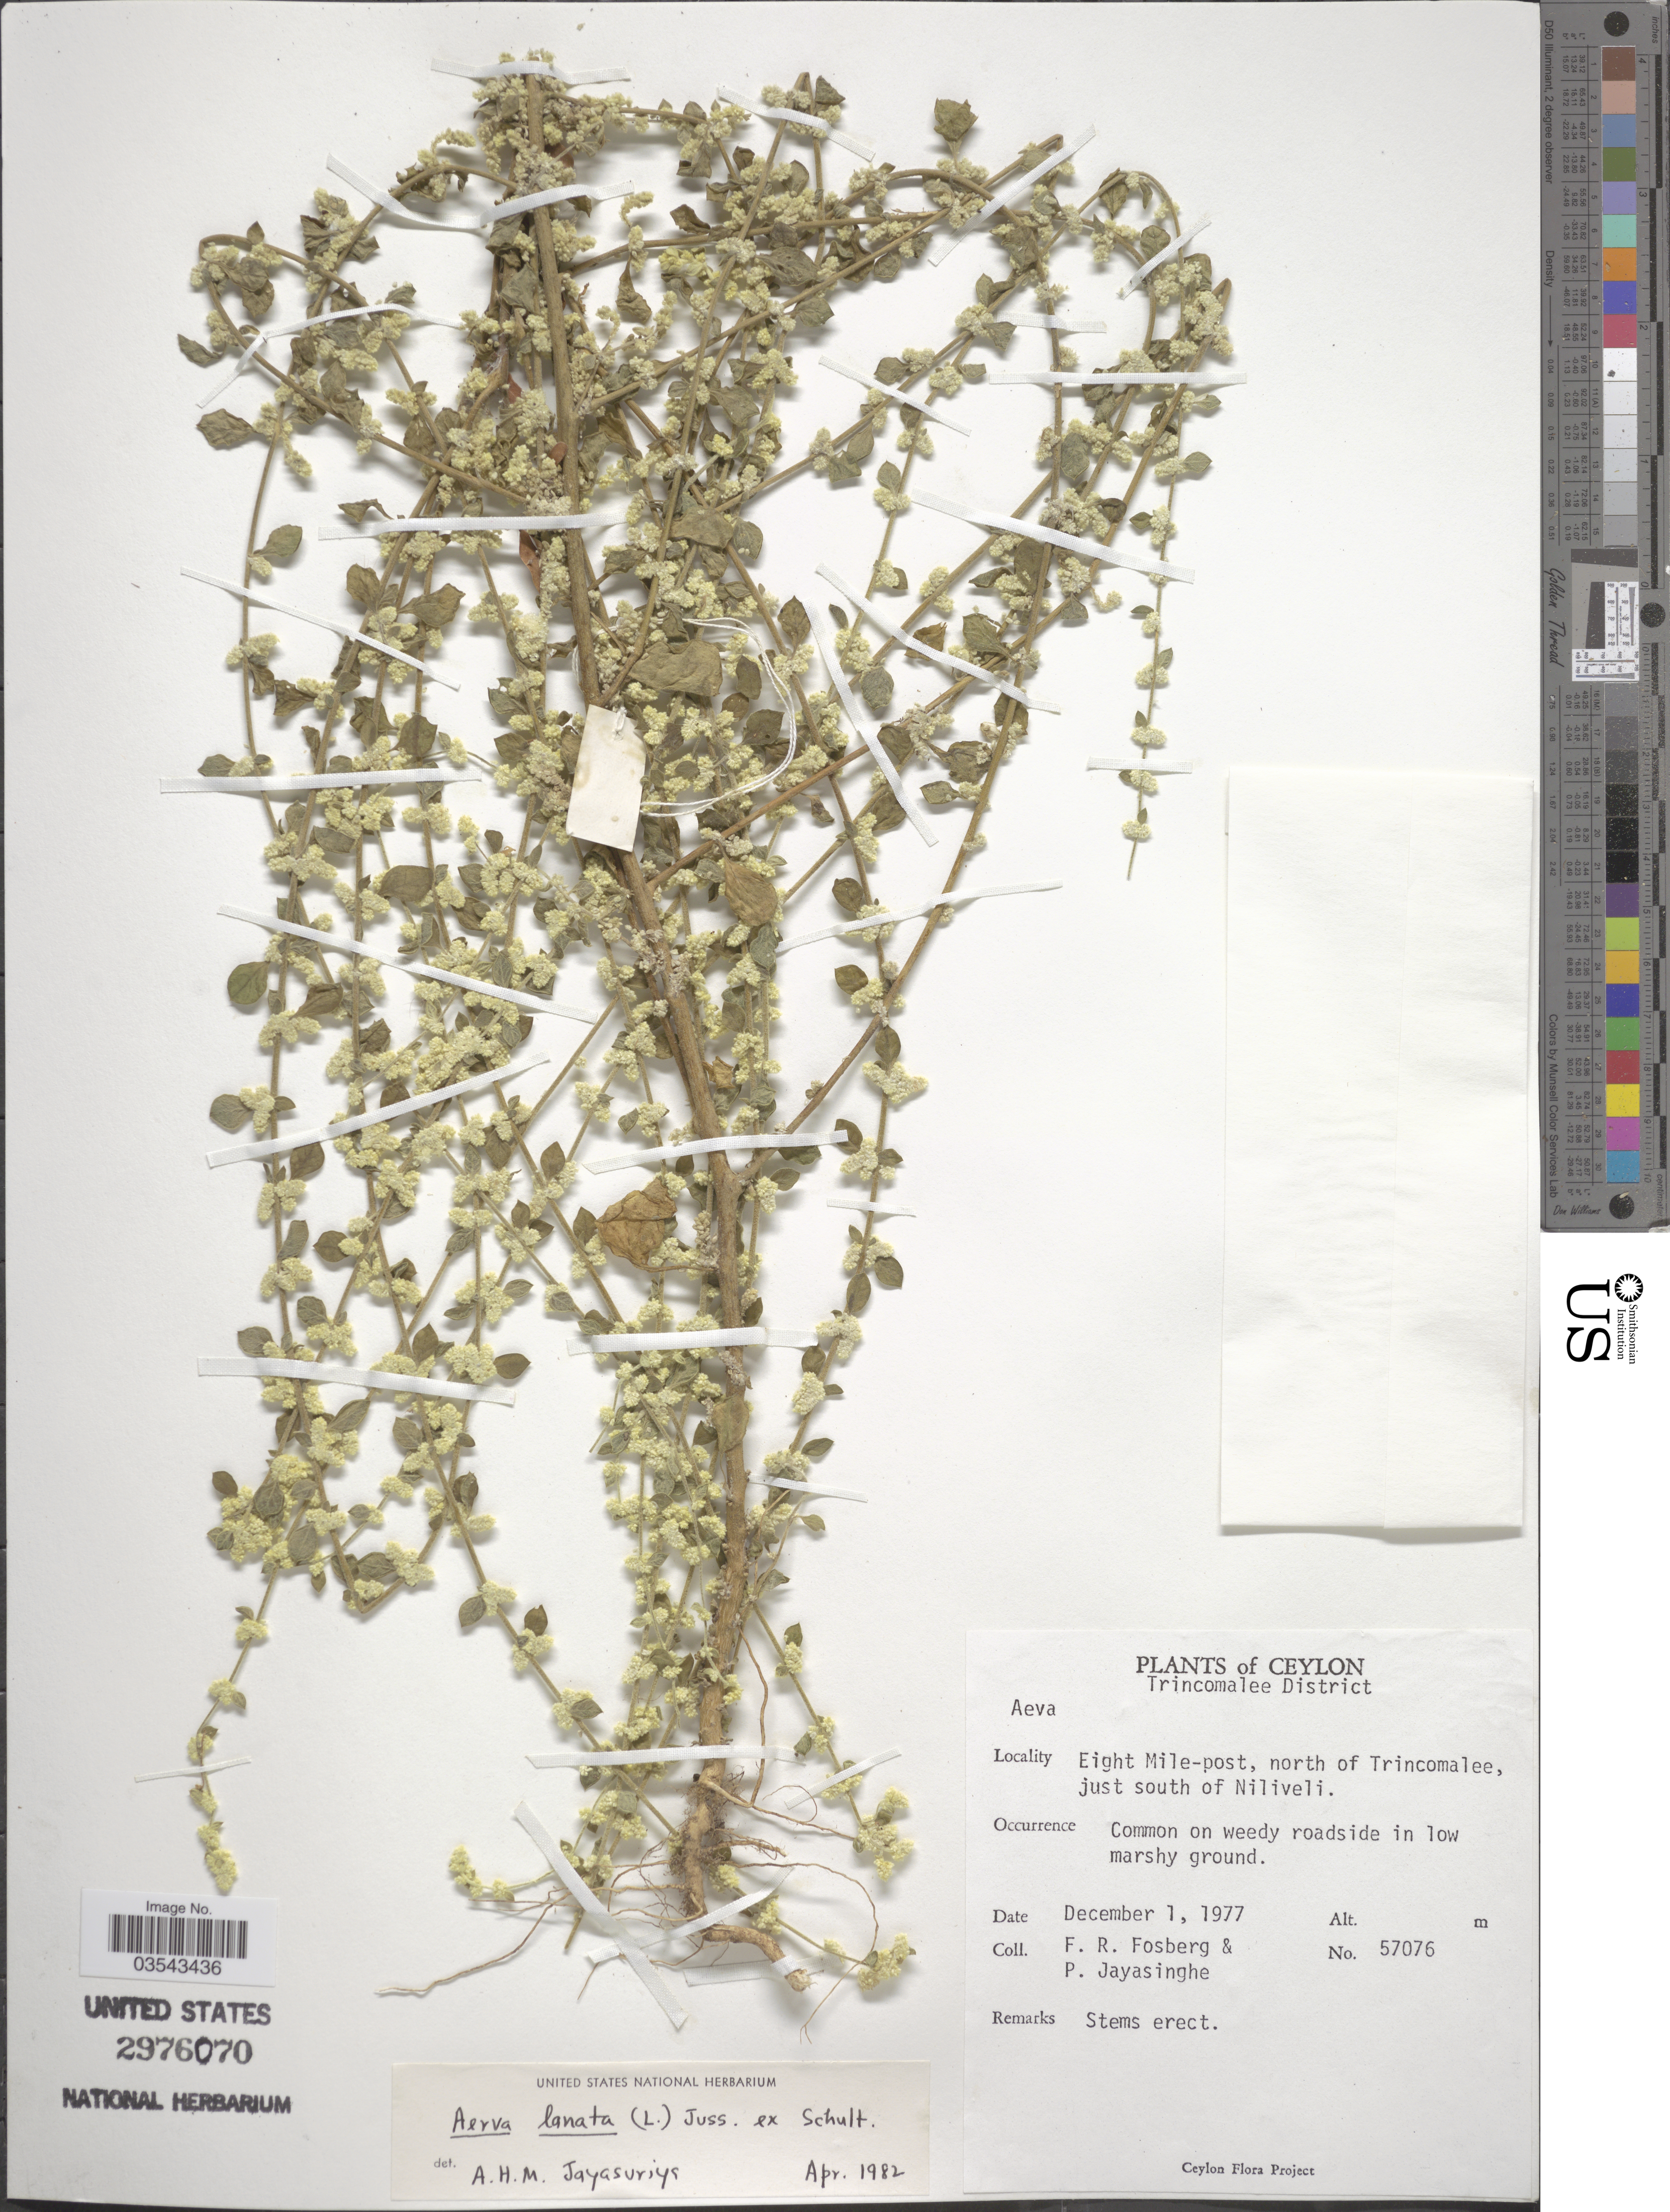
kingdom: Plantae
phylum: Tracheophyta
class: Magnoliopsida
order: Caryophyllales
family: Amaranthaceae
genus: Ouret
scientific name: Ouret lanata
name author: (L.) Kuntze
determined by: U.S. National Herbarium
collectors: F. R. Fosberg & P. Jayasinghe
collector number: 57076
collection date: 1977-12-01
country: Sri Lanka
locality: Ceylon. Trincomalee District. Eight Mile-post, north of Trincomalee, just south of Niliveli.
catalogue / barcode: US 2976070